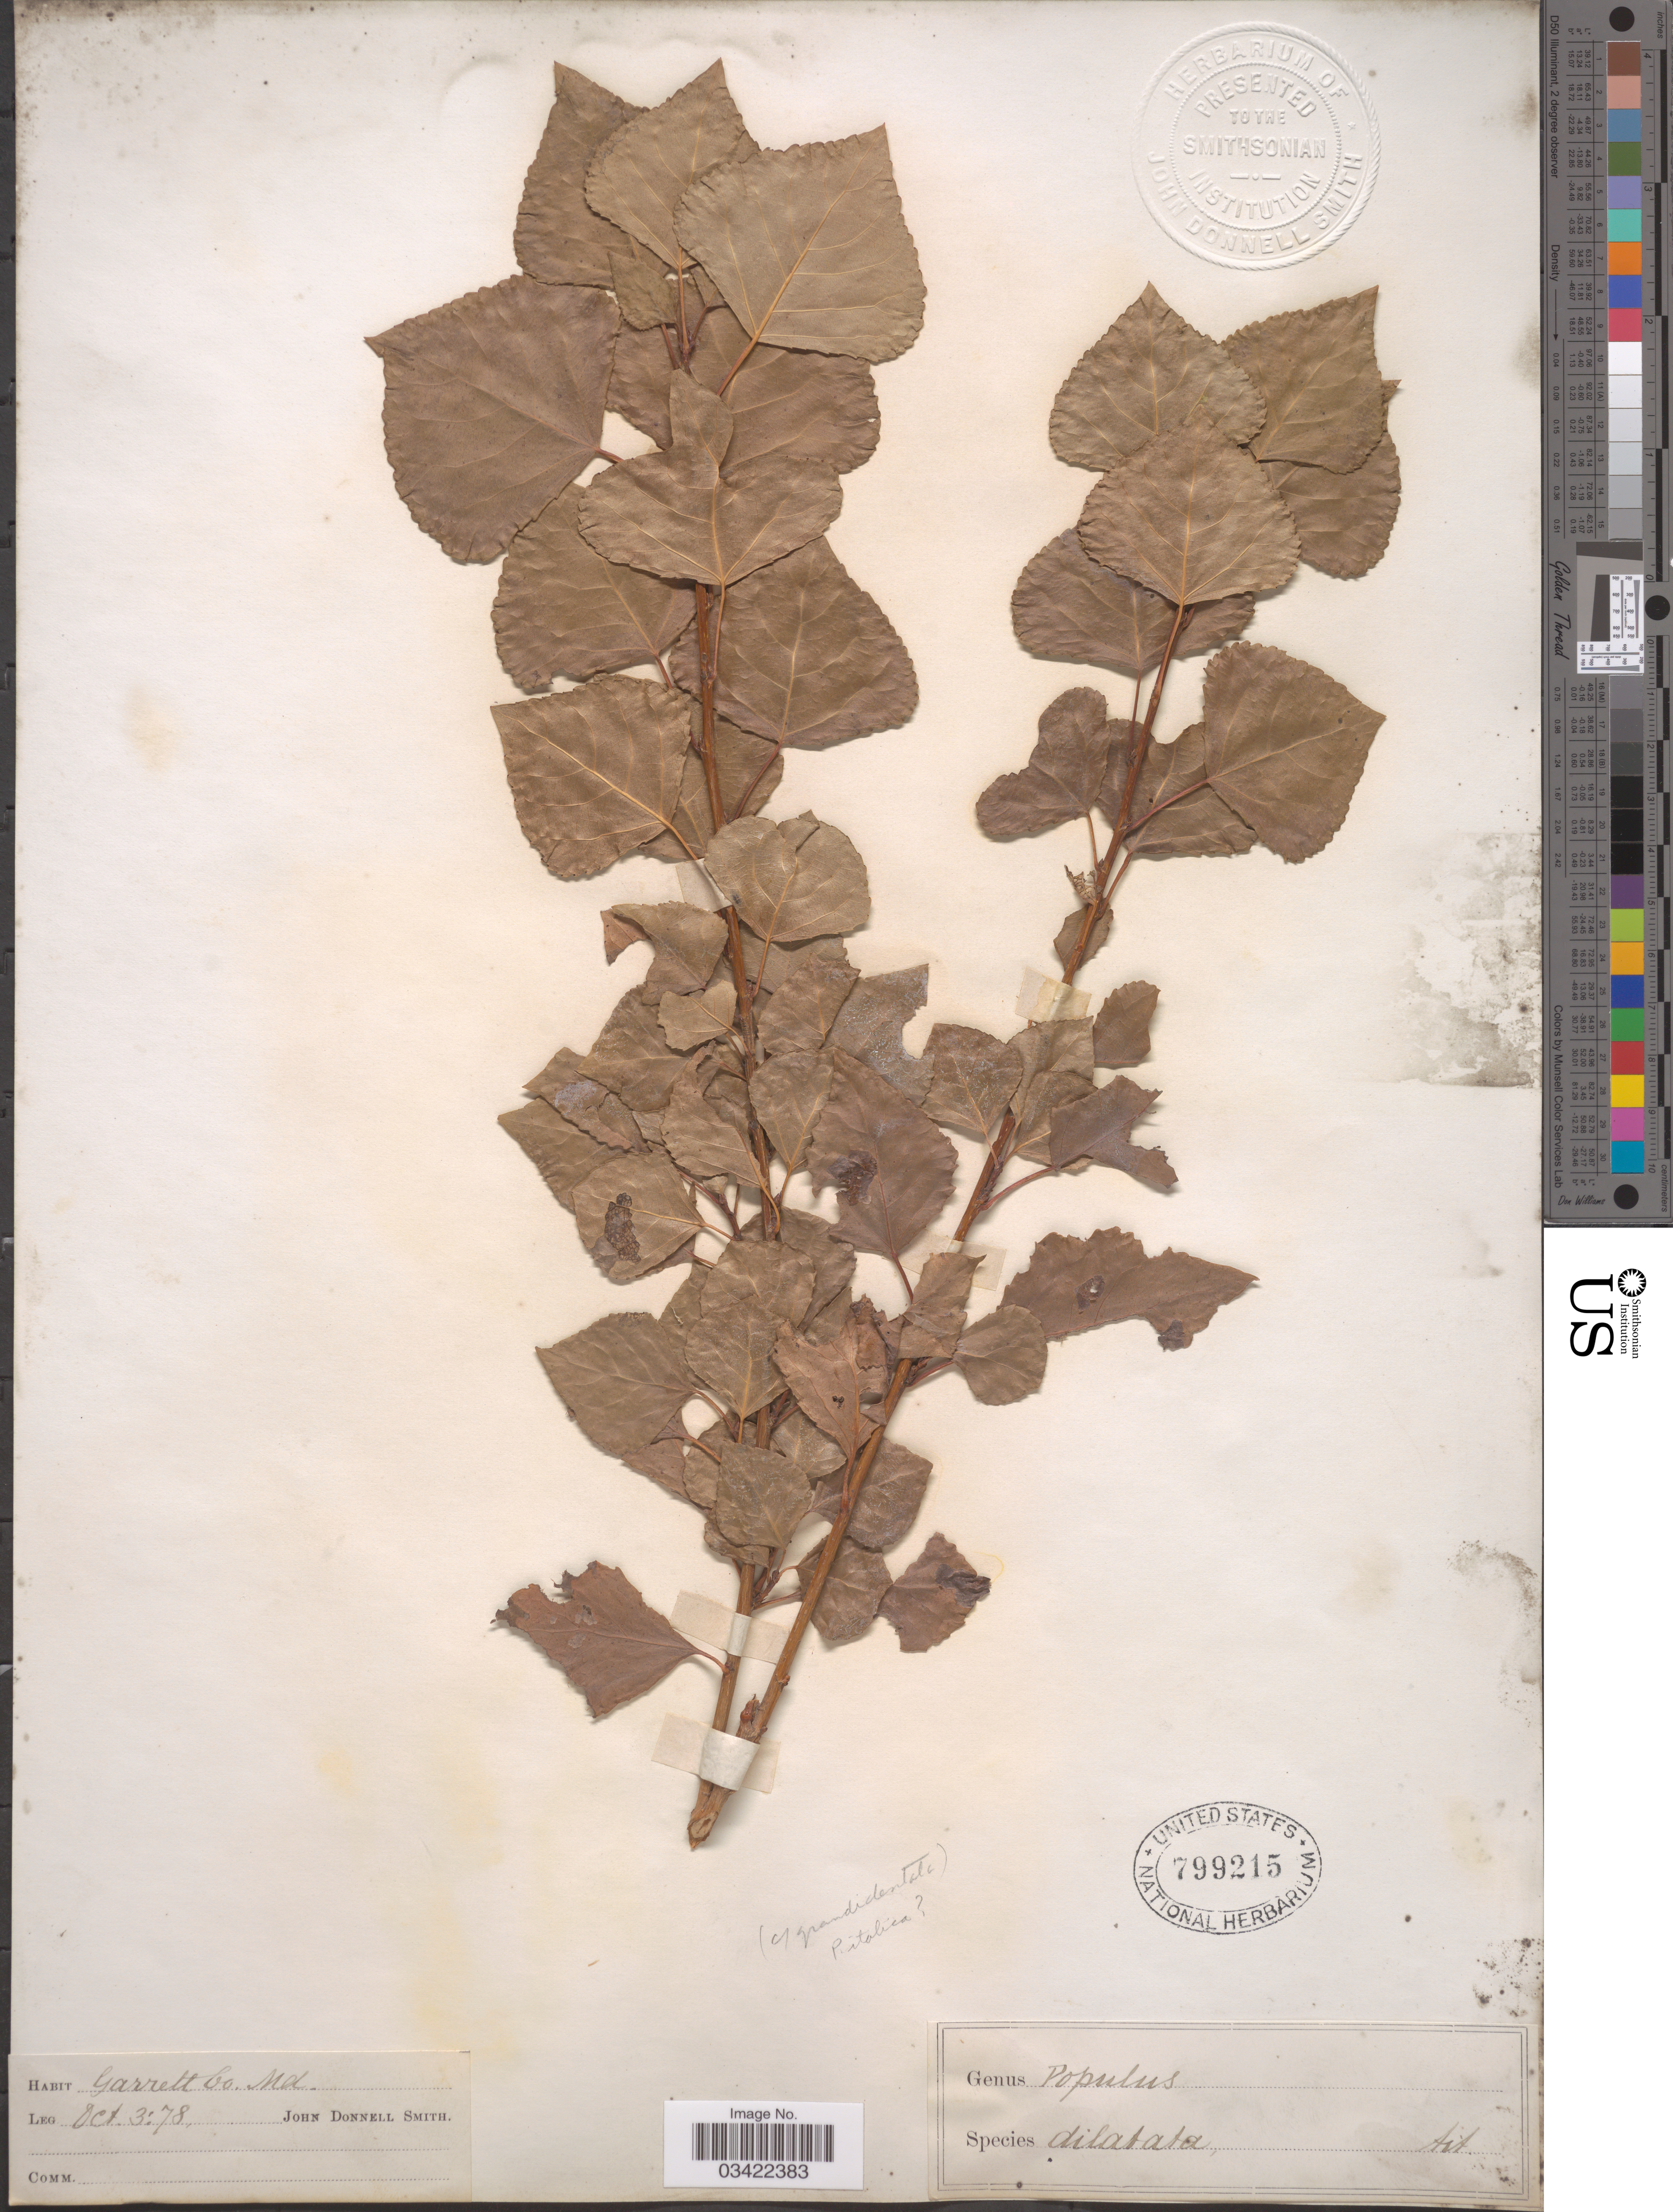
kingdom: Plantae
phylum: Tracheophyta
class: Magnoliopsida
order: Malpighiales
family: Salicaceae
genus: Populus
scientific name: Populus nigra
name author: L.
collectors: J. Donnell Smith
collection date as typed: Transcribed d/m/y: 3/10/78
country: United States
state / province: Maryland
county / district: Garrett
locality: Garrett Co.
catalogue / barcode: US 799215